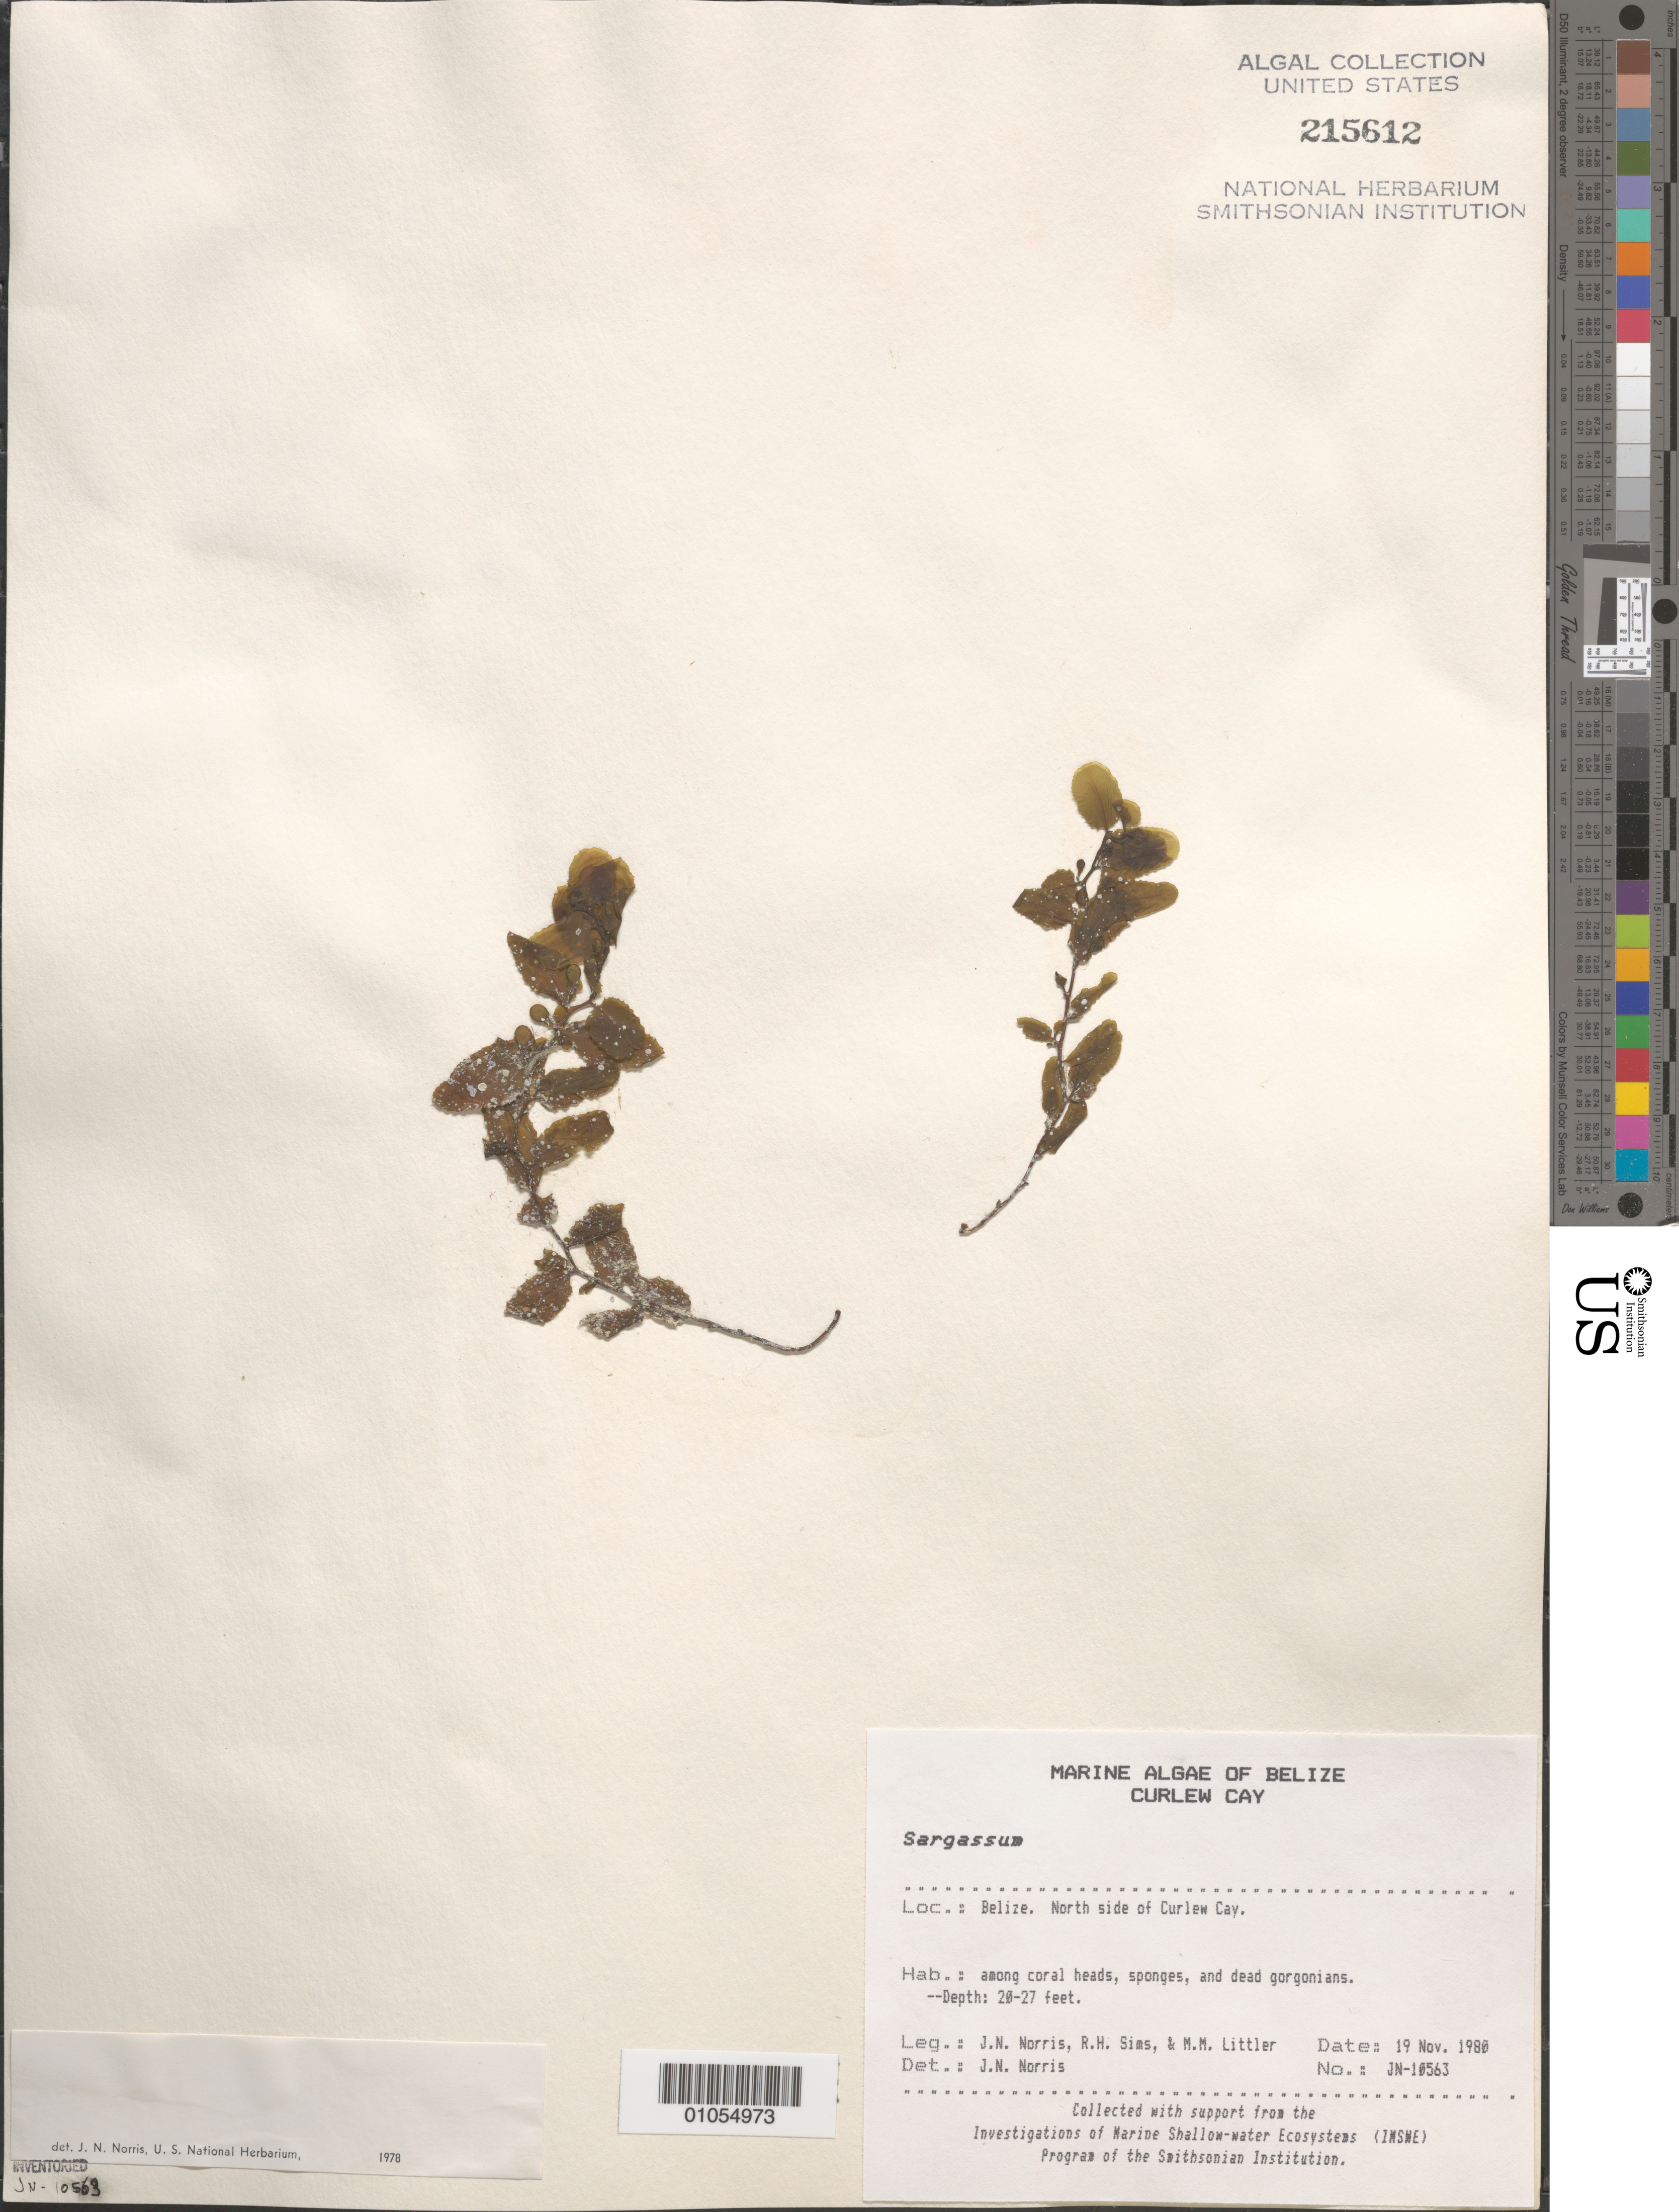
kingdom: Chromista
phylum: Ochrophyta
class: Phaeophyceae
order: Fucales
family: Sargassaceae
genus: Sargassum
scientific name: Sargassum sp.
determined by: Norris, James N.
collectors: J. N. Norris, R. H. Sims & M. M. Littler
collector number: JN-10563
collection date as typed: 19 Nov 1980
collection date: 1980-11-19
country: Belize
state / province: Stann Creek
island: Curlew Cay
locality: North side of Curlew Cay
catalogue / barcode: US 215612